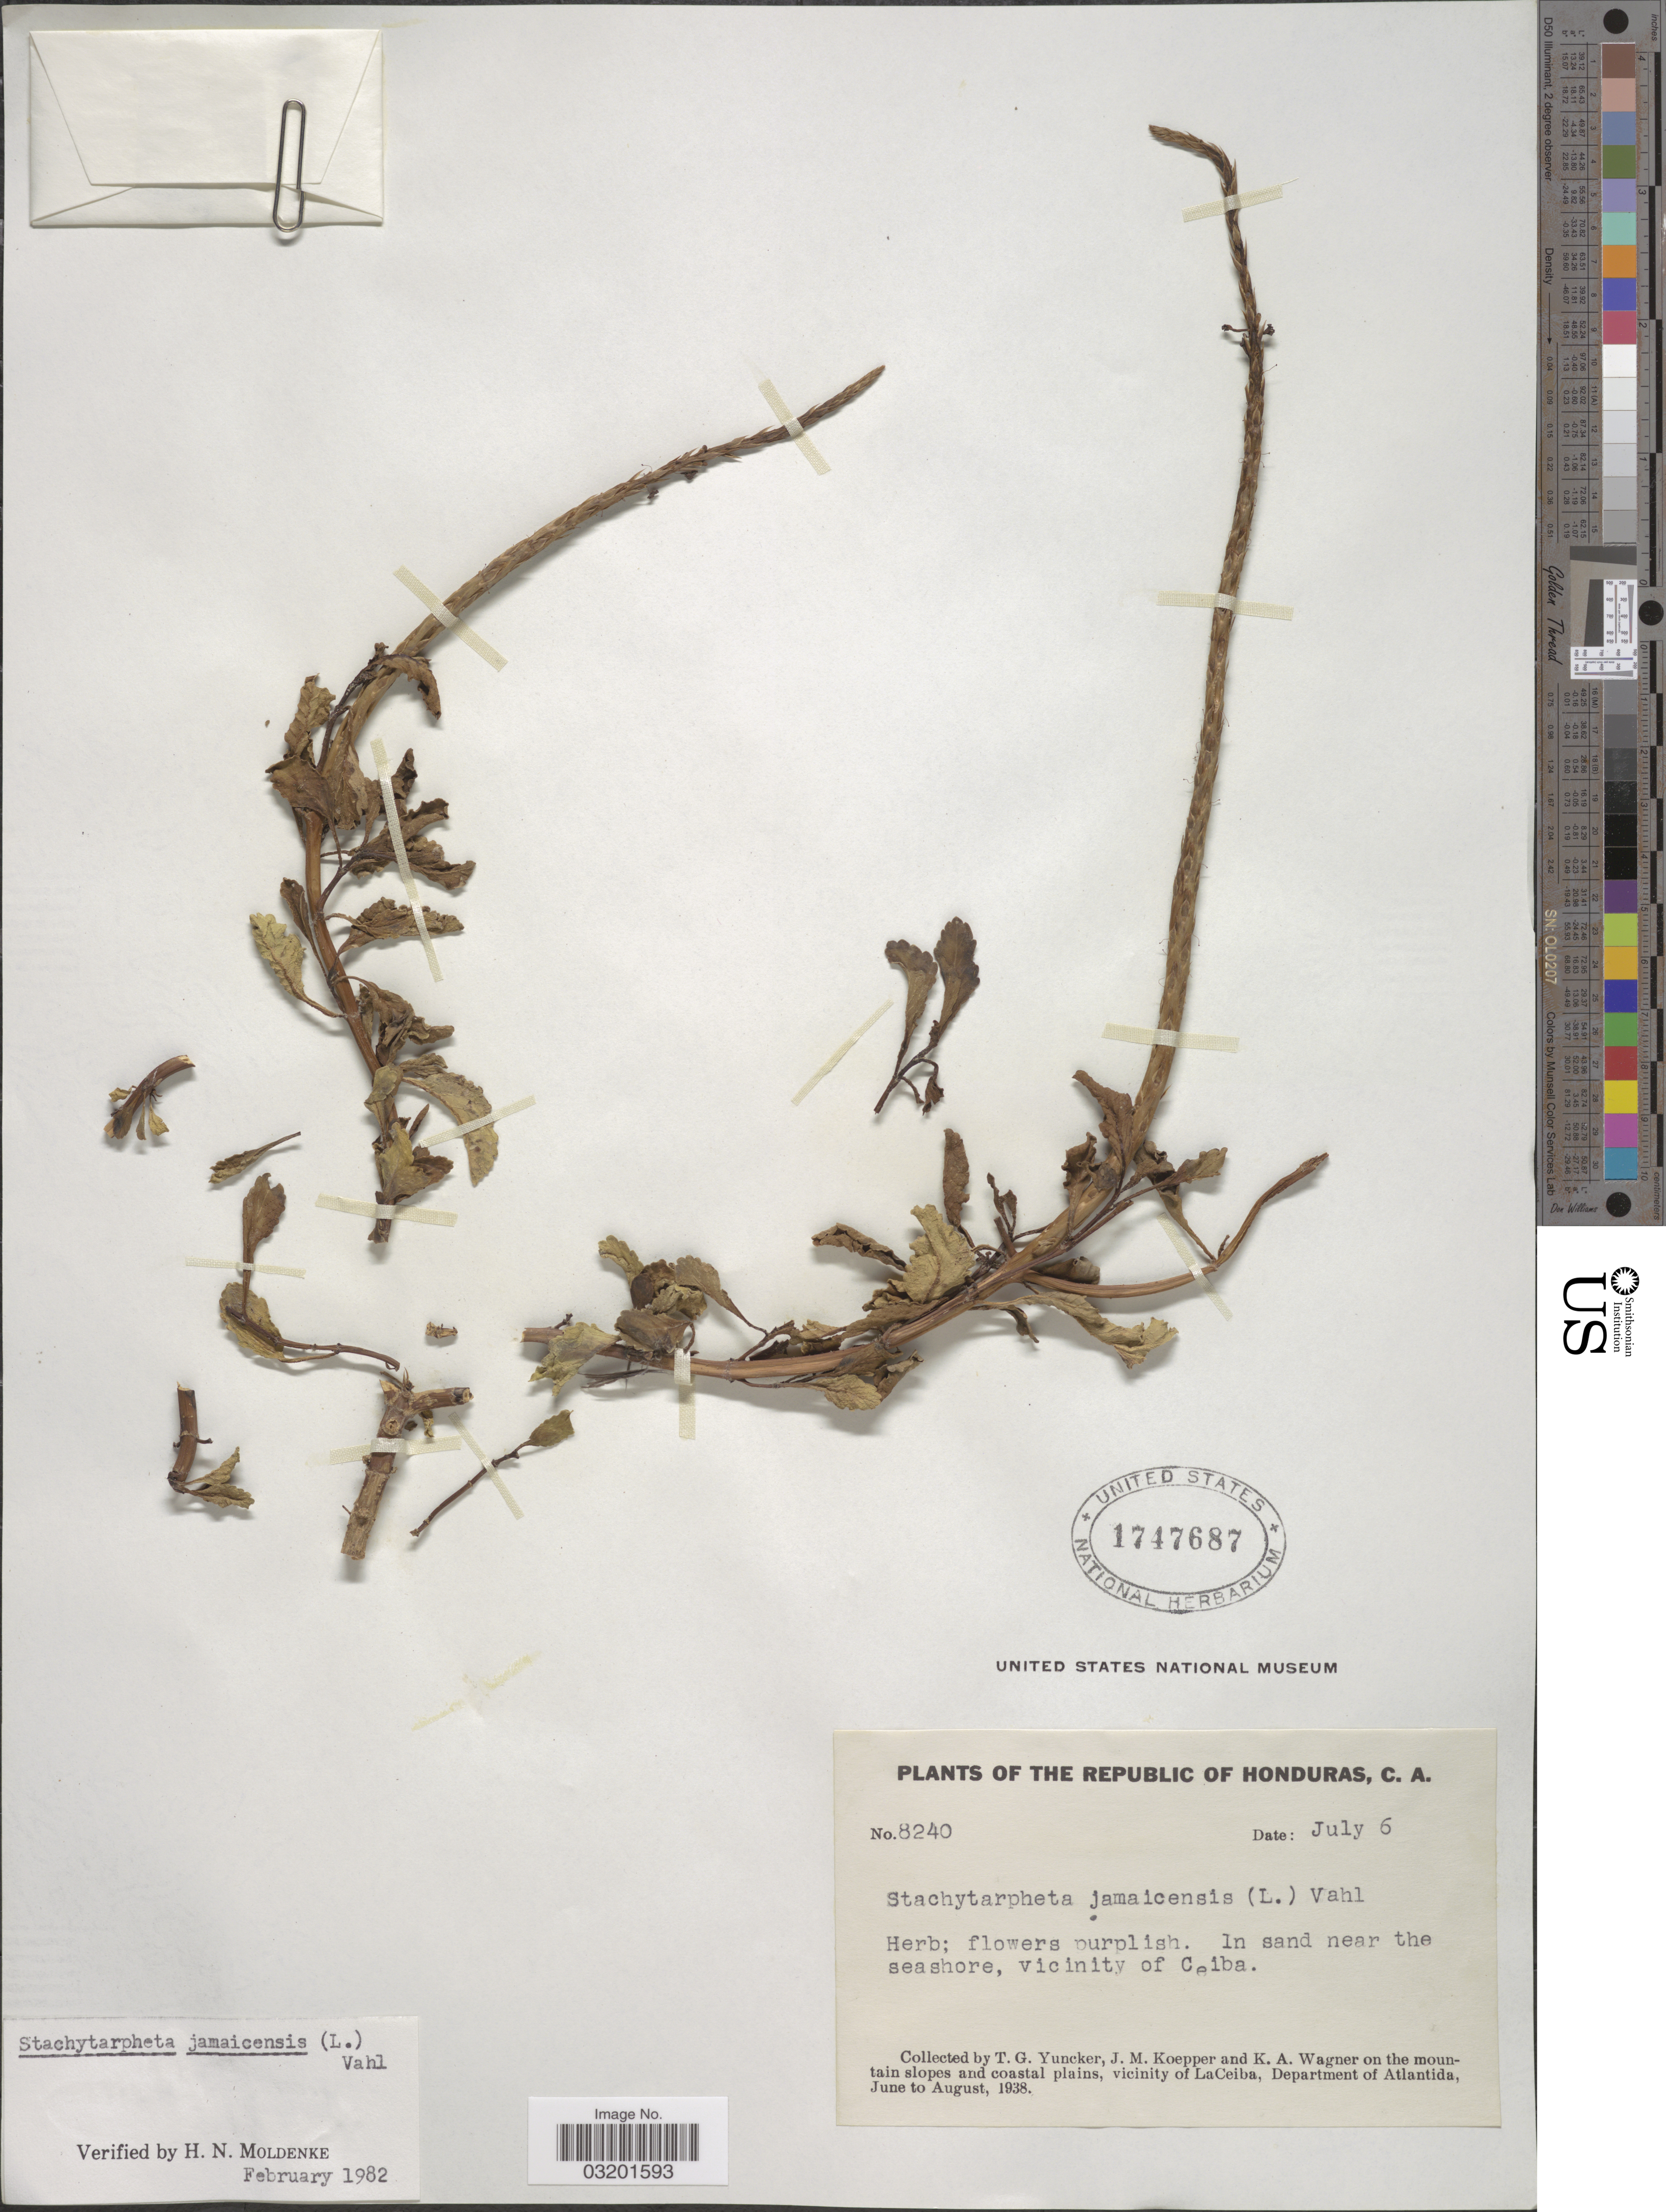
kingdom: Plantae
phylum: Tracheophyta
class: Magnoliopsida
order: Lamiales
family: Verbenaceae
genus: Stachytarpheta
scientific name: Stachytarpheta jamaicensis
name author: (L.) Vahl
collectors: T. G. Yuncker, J. M. Koepper & K. A. Wagner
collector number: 8240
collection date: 1938-07-06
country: Honduras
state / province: Atlántida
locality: In sand near the seashore, vicinity of Ceiba. On the mountain slopes and coastal plains, vicinity of LaCeiba, Department of Atlantida.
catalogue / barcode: US 1747687